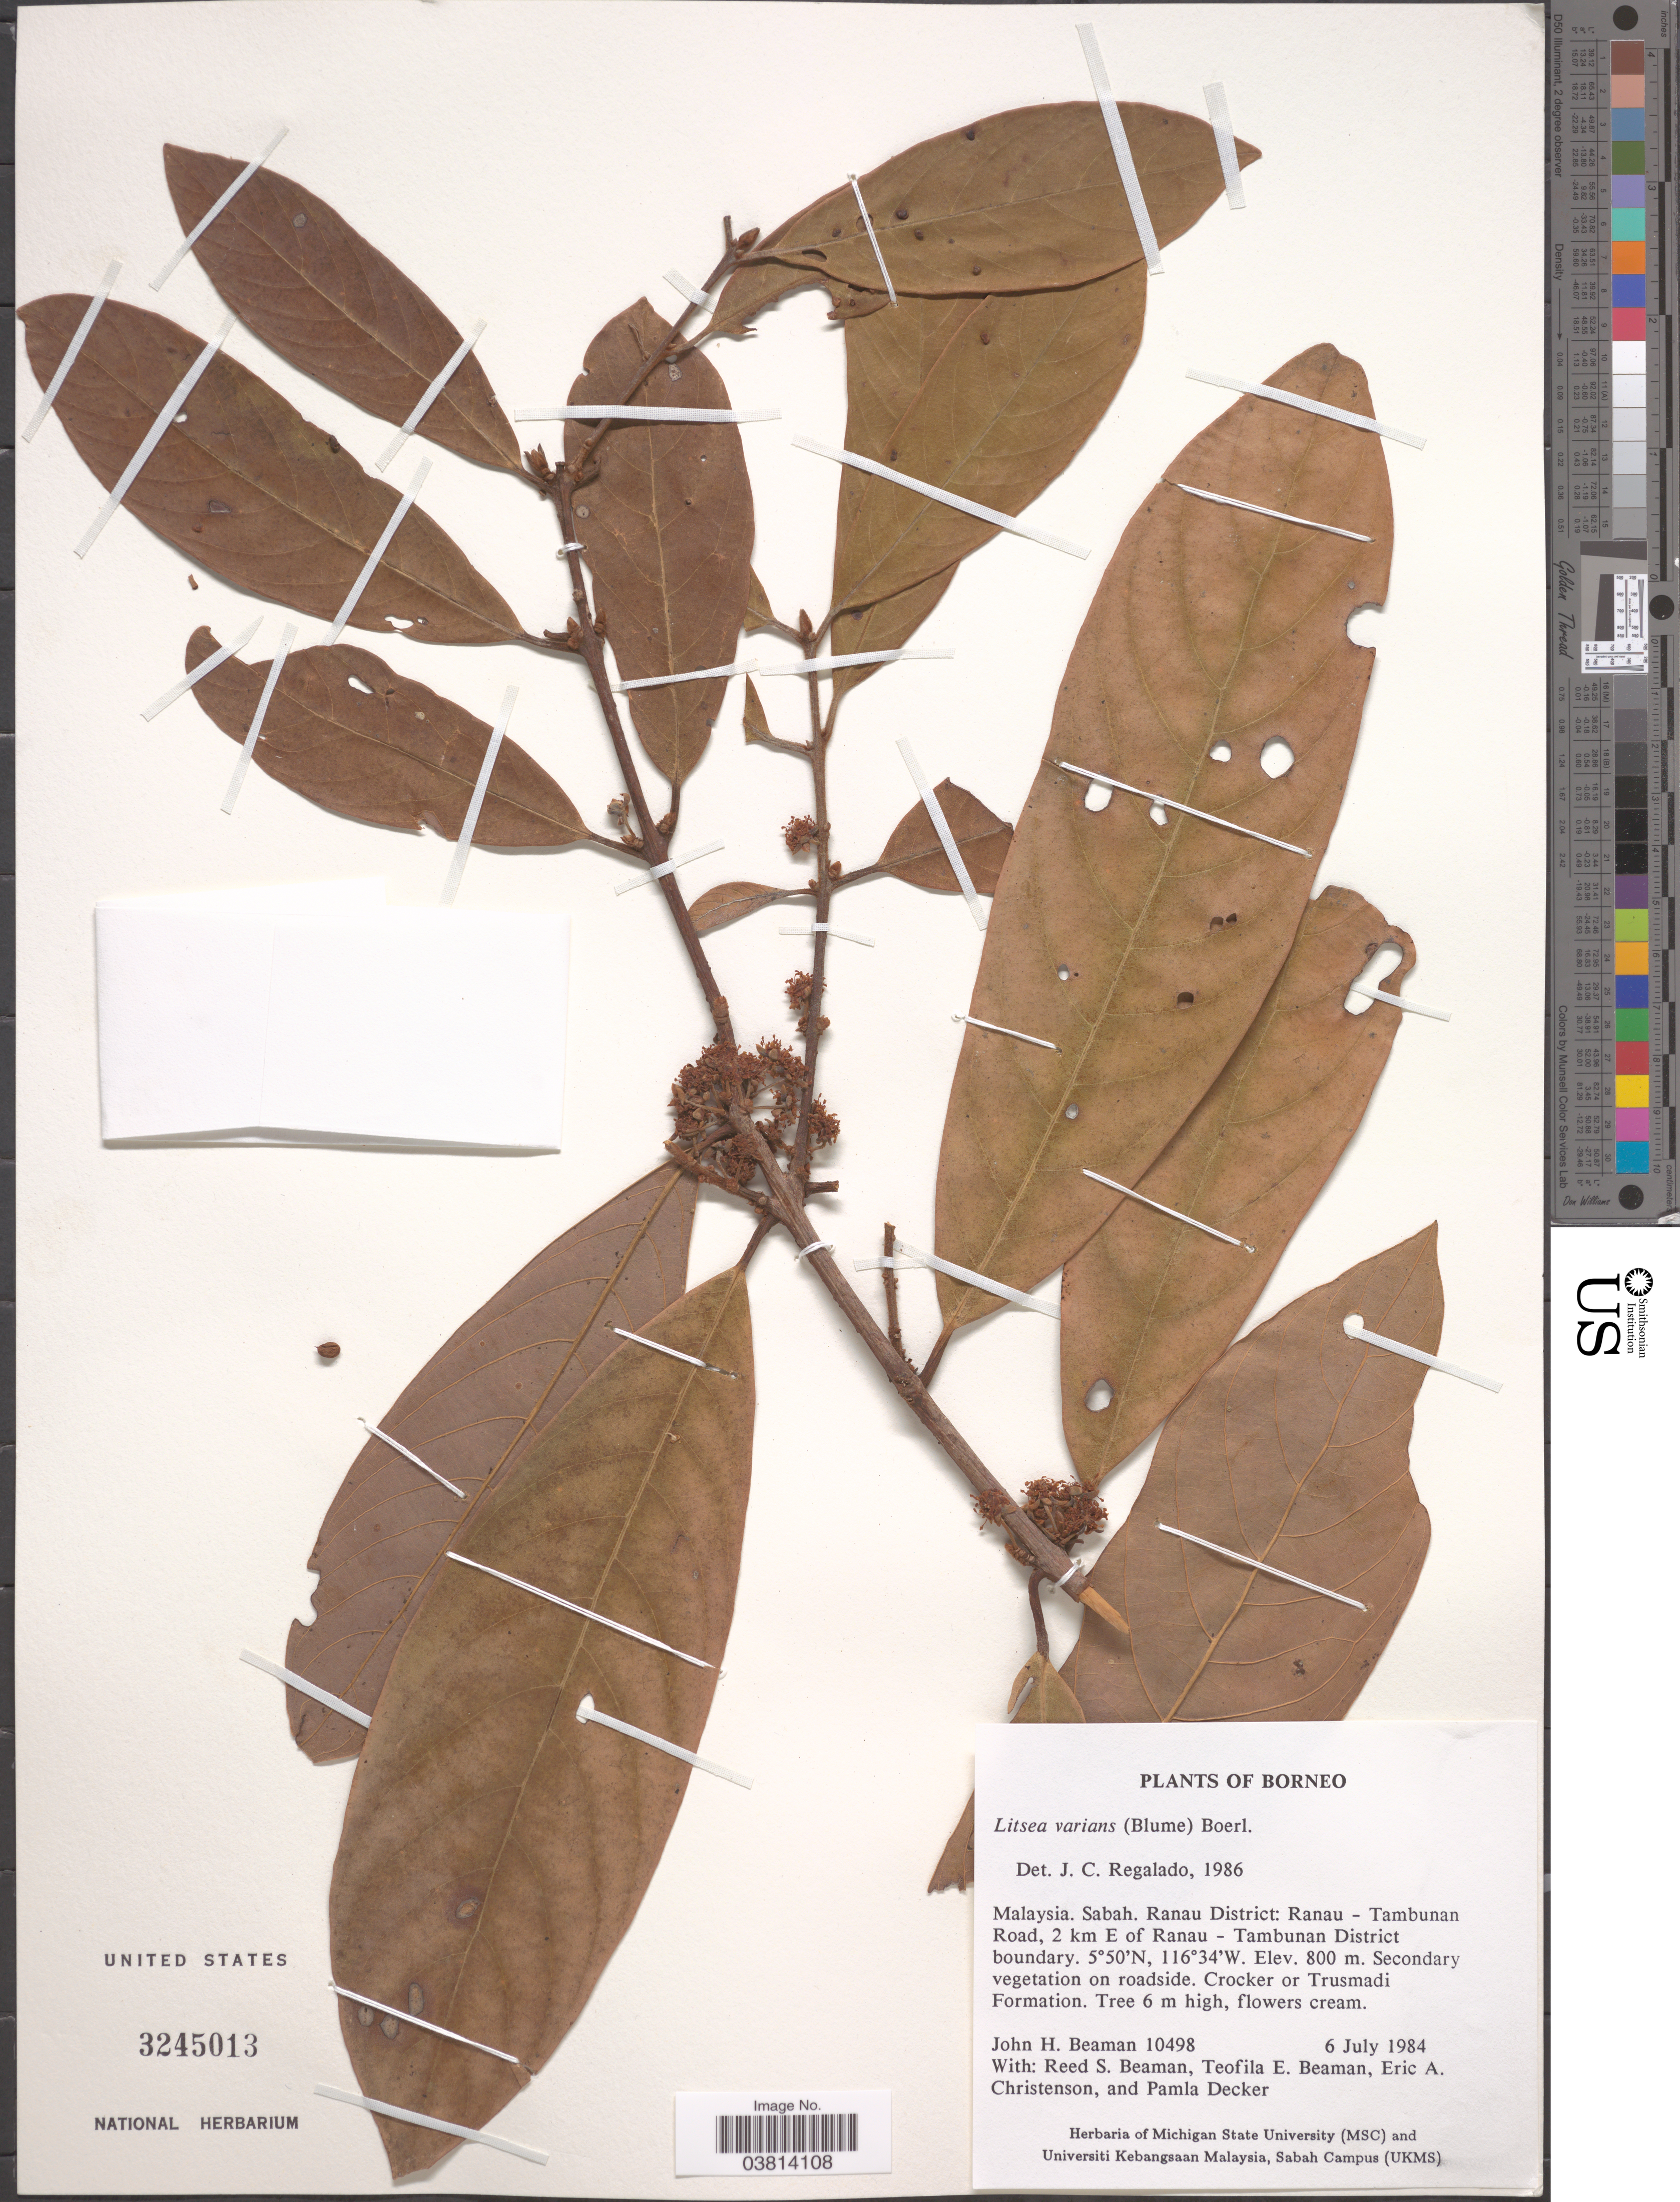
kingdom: Plantae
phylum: Tracheophyta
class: Magnoliopsida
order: Laurales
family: Lauraceae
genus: Litsea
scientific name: Litsea varians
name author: (Blume) Boerl.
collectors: J. H. Beaman, R. S. Beaman, T. E. Beaman, E. A. Christenson & P. Decker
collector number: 10498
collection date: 1984-07-06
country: Malaysia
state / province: Sabah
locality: Borneo. Ranau District: Ranau - Tambunan Road, 2 km E of Ranau - Tambunan District boundary.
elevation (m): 800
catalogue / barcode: US 3245013